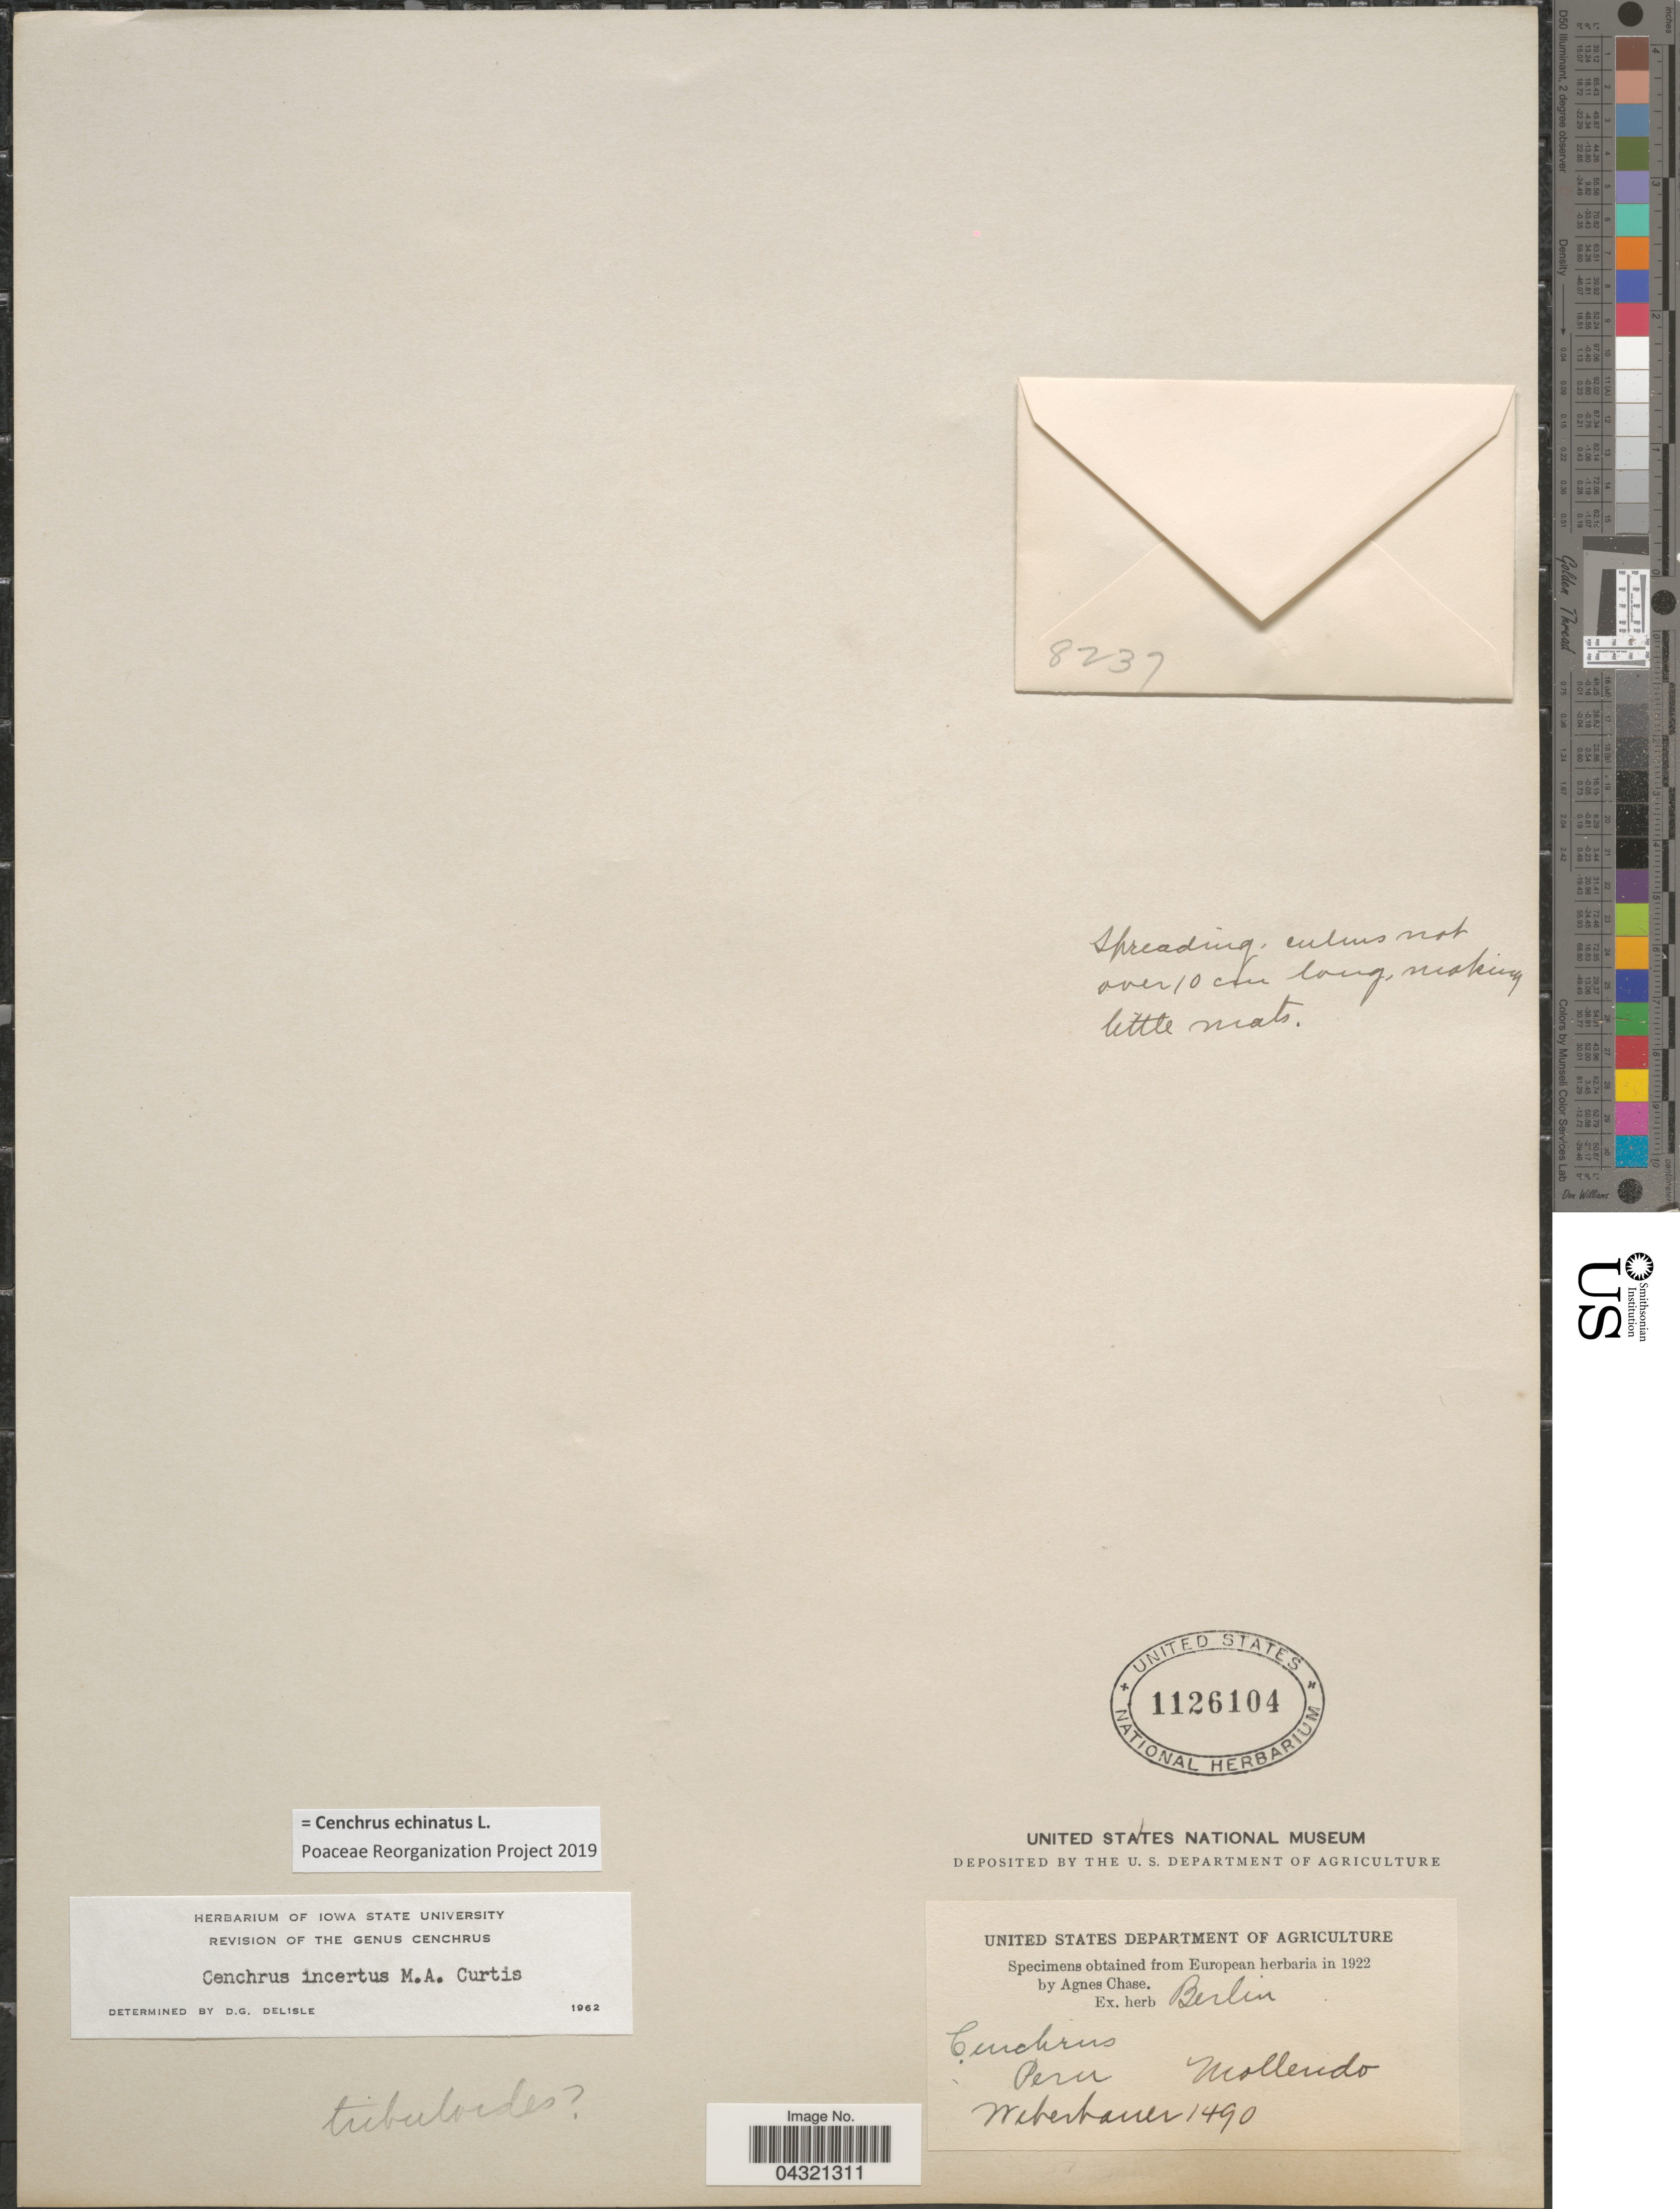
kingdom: Plantae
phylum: Tracheophyta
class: Liliopsida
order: Poales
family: Poaceae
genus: Cenchrus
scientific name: Cenchrus echinatus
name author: L.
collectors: Weberbauer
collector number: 1490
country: Peru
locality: Mollendo.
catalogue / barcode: US 1126104